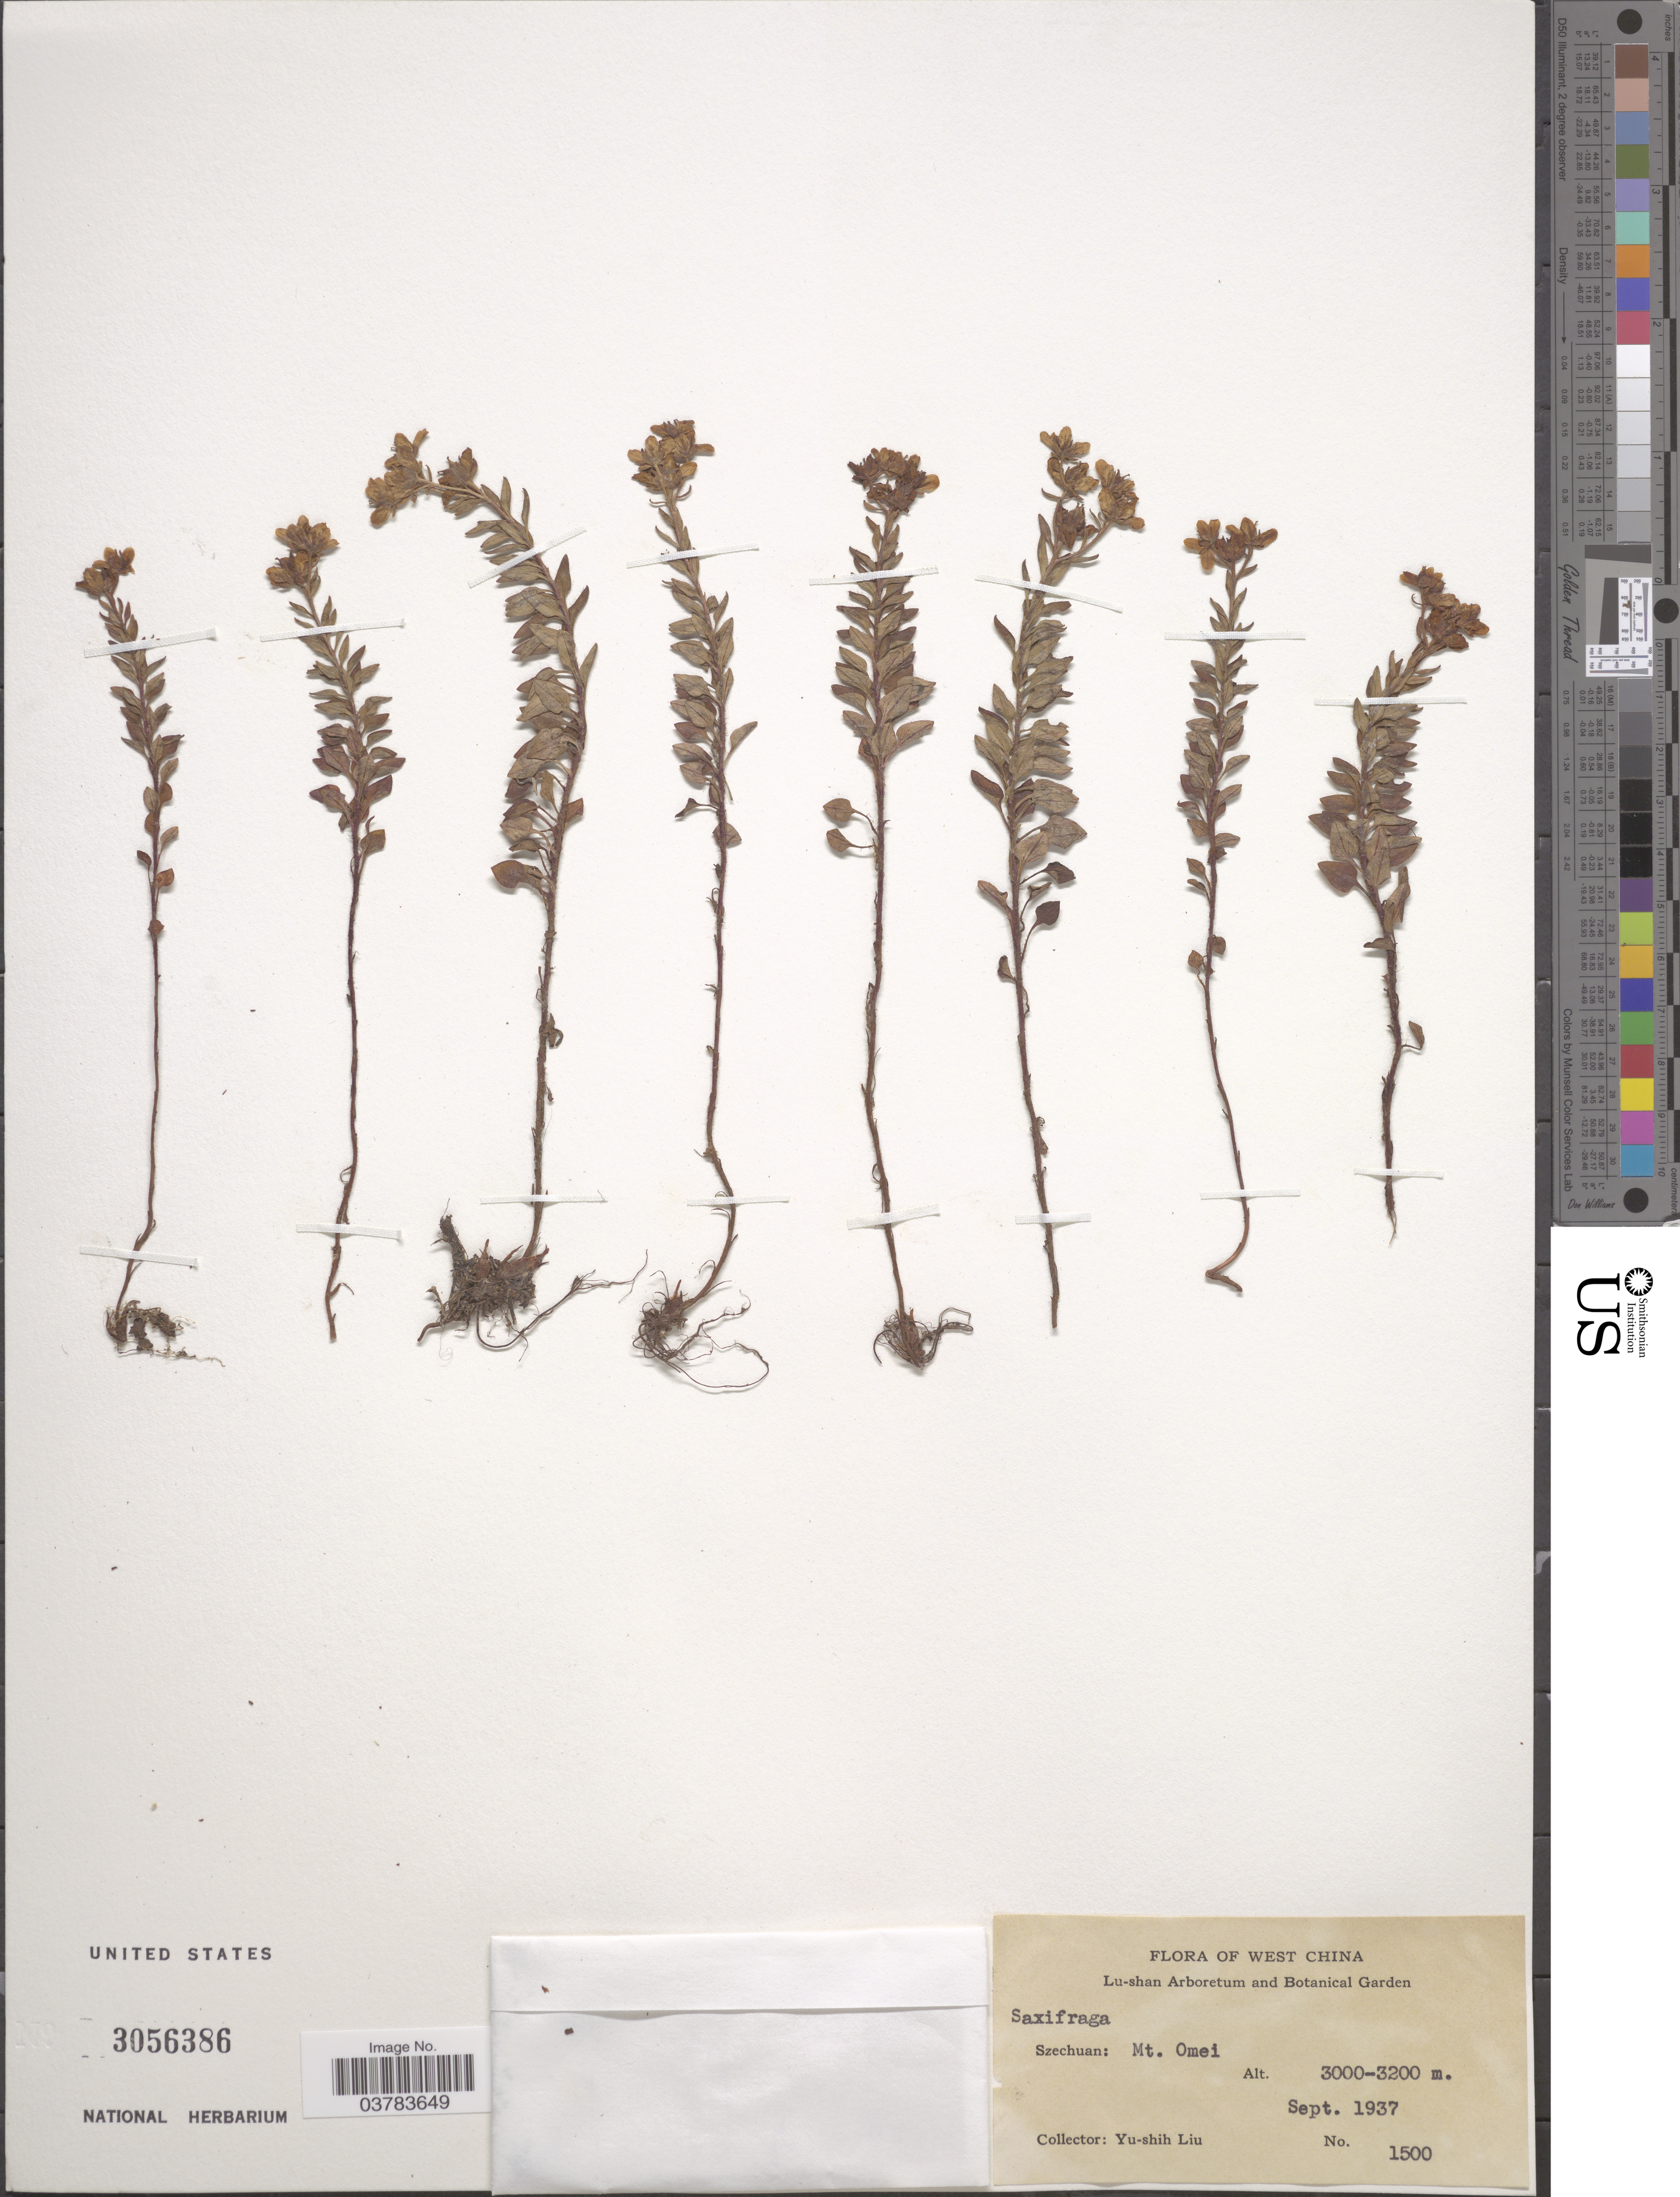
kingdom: Plantae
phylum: Tracheophyta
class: Magnoliopsida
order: Saxifragales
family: Saxifragaceae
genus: Saxifraga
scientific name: Saxifraga sp.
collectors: Y.-S. Liu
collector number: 1500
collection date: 1937-09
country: China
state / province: Sichuan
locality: West China. Szechuan: Mt. Omei.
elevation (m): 3000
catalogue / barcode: US 3056386